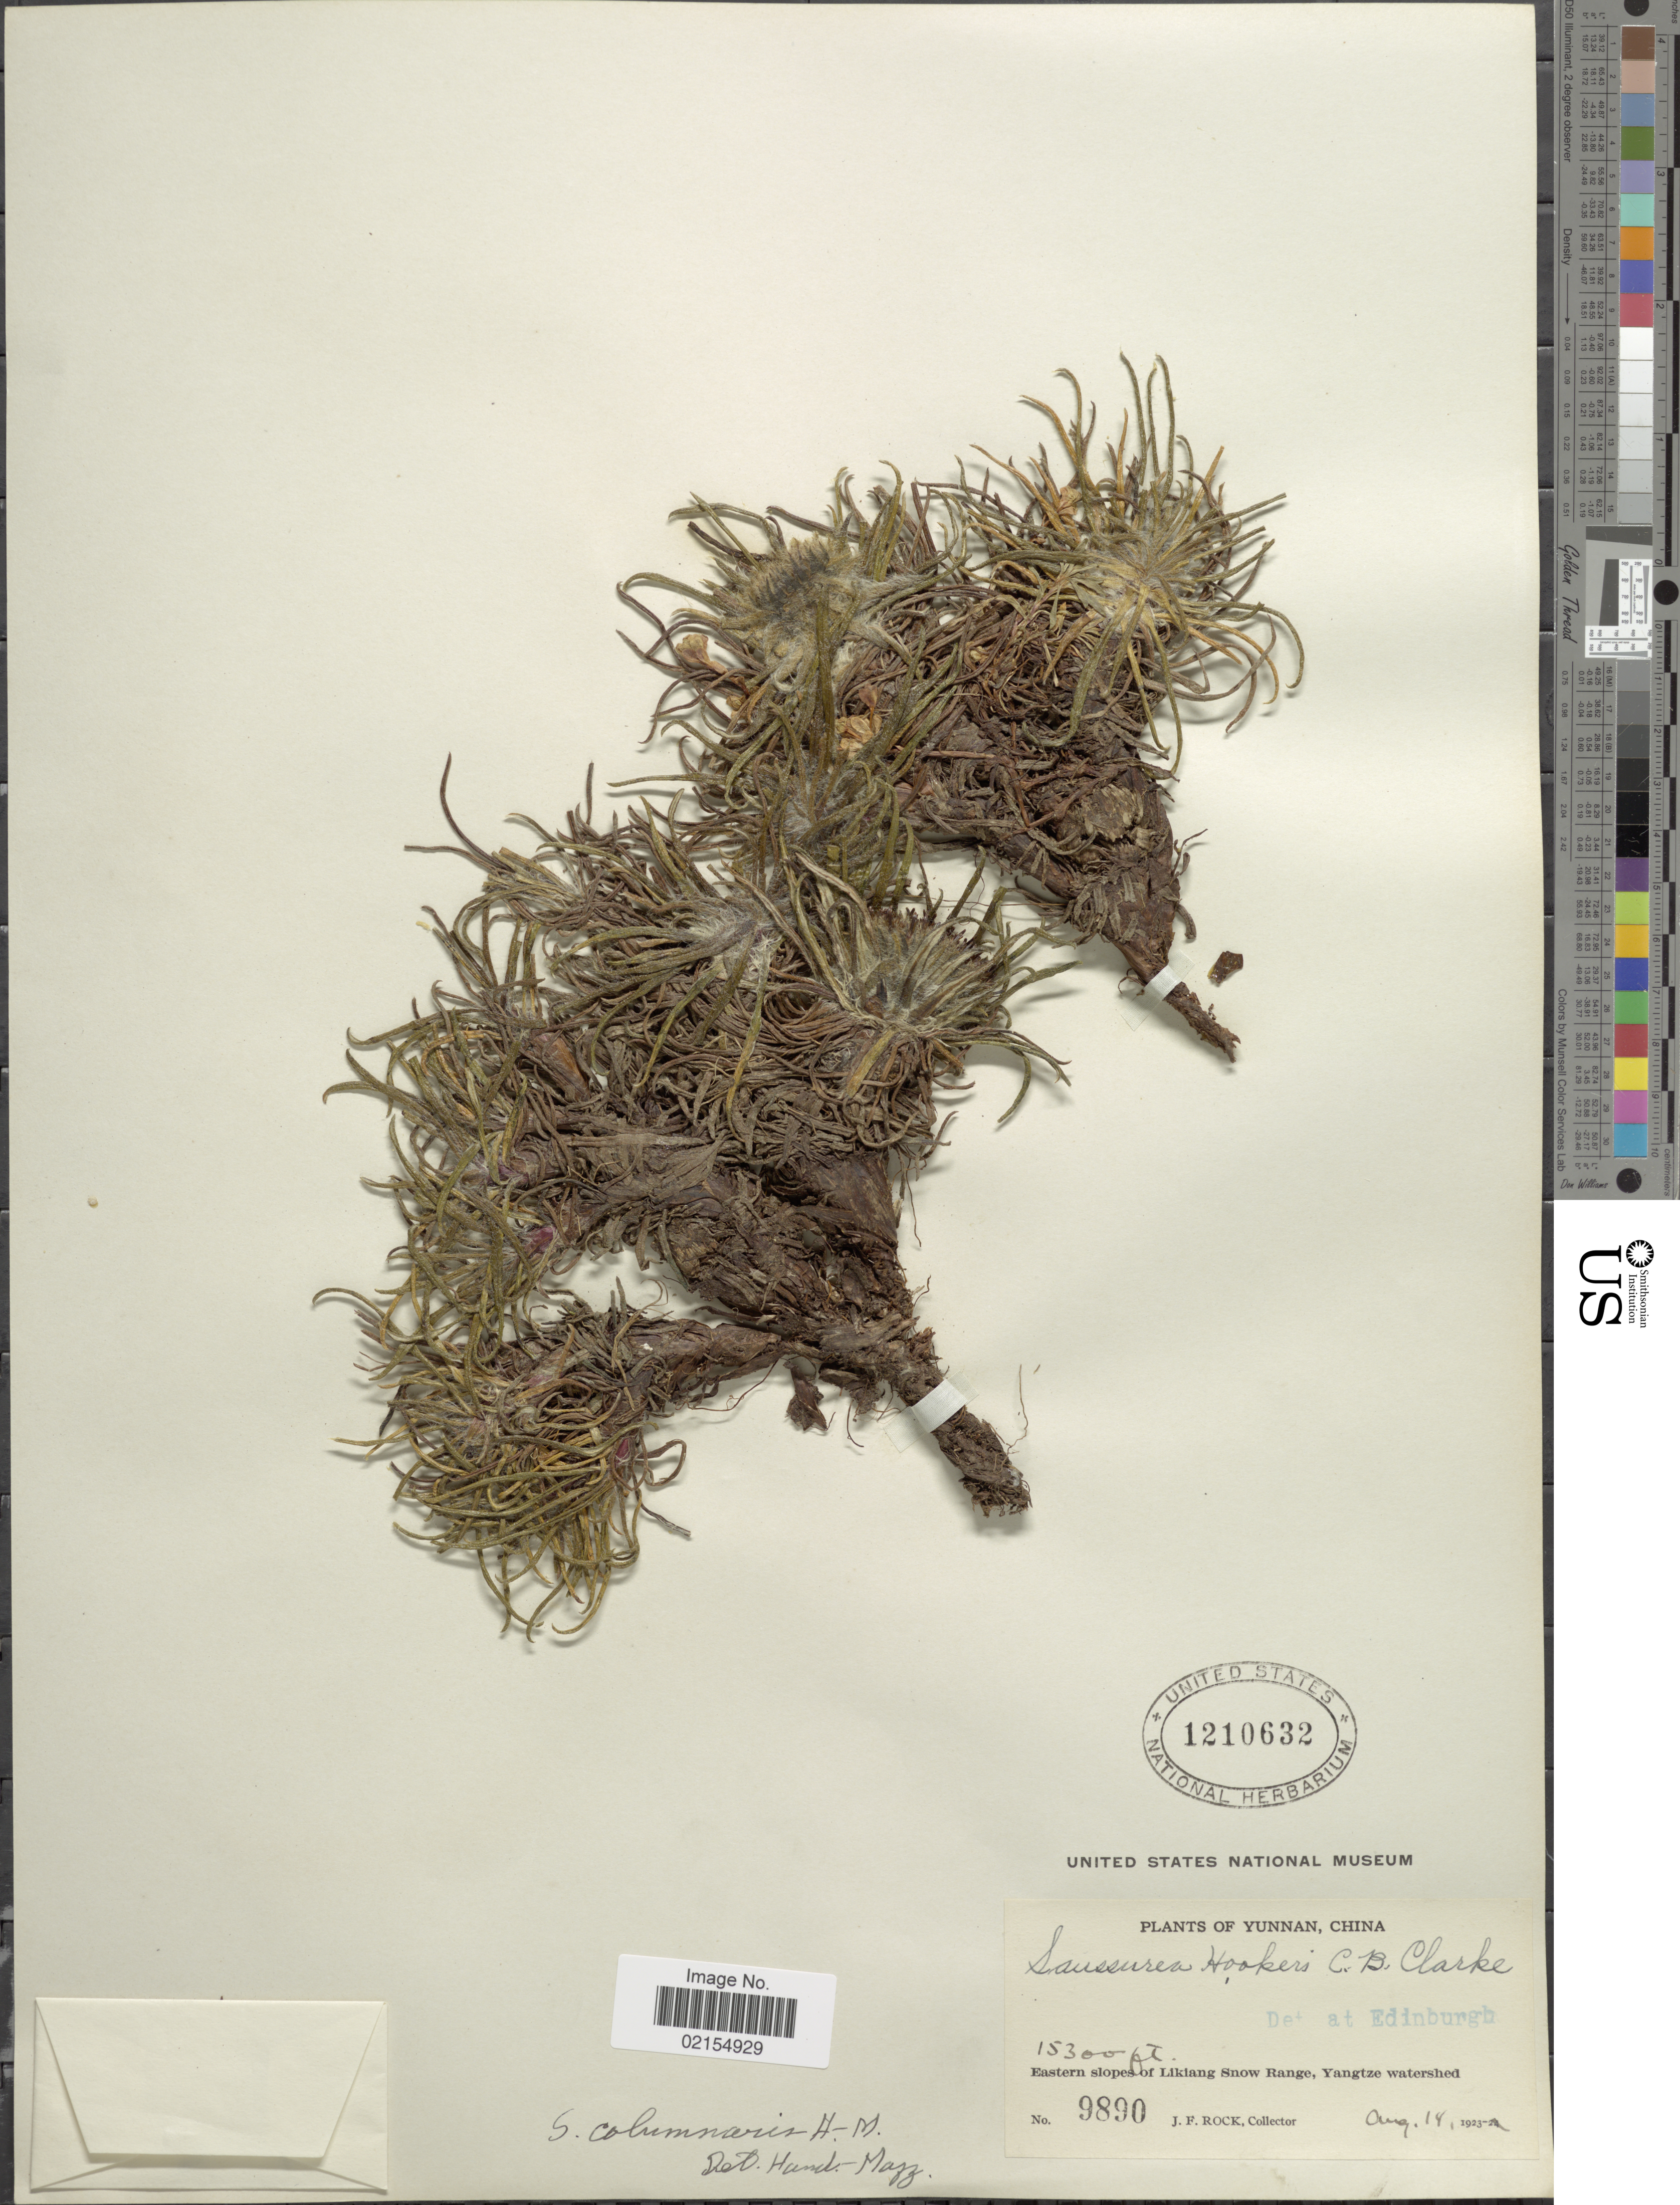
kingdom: Plantae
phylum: Tracheophyta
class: Magnoliopsida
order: Asterales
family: Asteraceae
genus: Saussurea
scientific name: Saussurea columnaris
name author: Hand.-Mazz.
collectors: J. Rock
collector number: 9890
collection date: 1923-08-14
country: China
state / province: Yunnan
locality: Yunnan, China, Eastern slopes of Likiang Snow Range, Yangtze watershed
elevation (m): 4663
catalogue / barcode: US 1210632